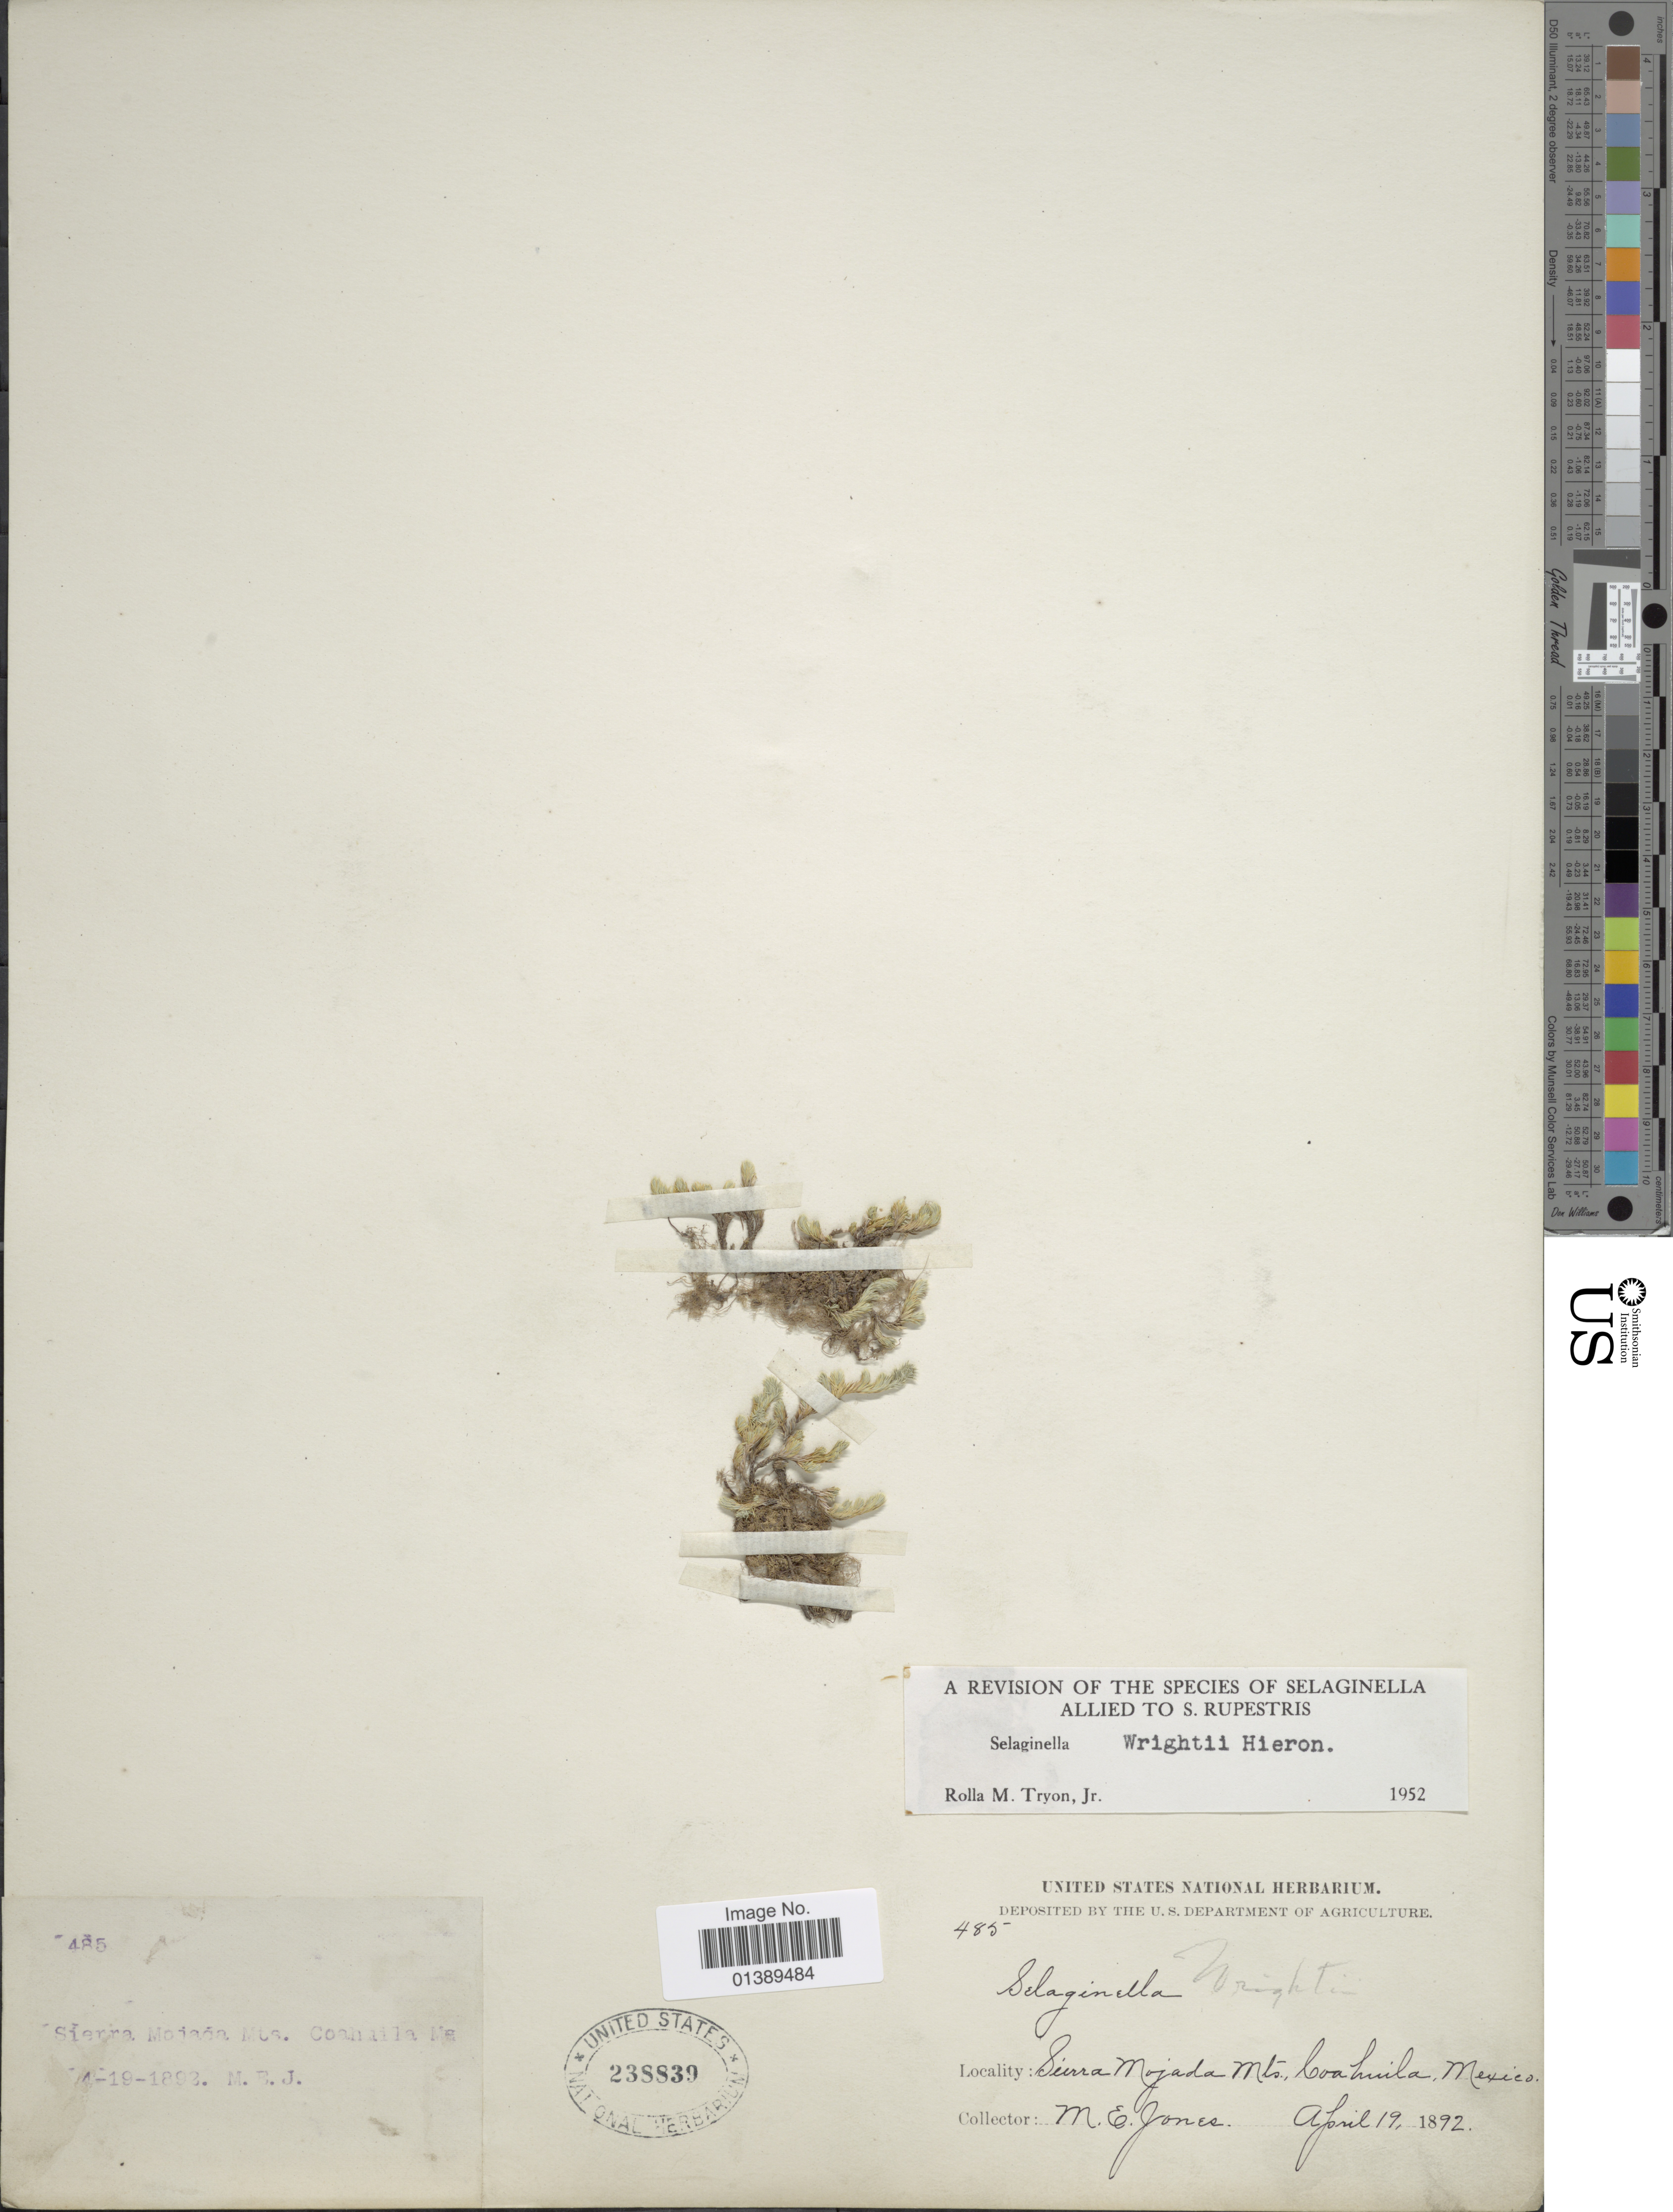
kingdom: Plantae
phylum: Tracheophyta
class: Lycopodiopsida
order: Selaginellales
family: Selaginellaceae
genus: Selaginella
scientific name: Selaginella wrightii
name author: Hieron.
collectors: M. E. Jones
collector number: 485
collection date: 1892-04-19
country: Mexico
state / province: Coahuila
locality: Sierra Mojada Mts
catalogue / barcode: US 238839